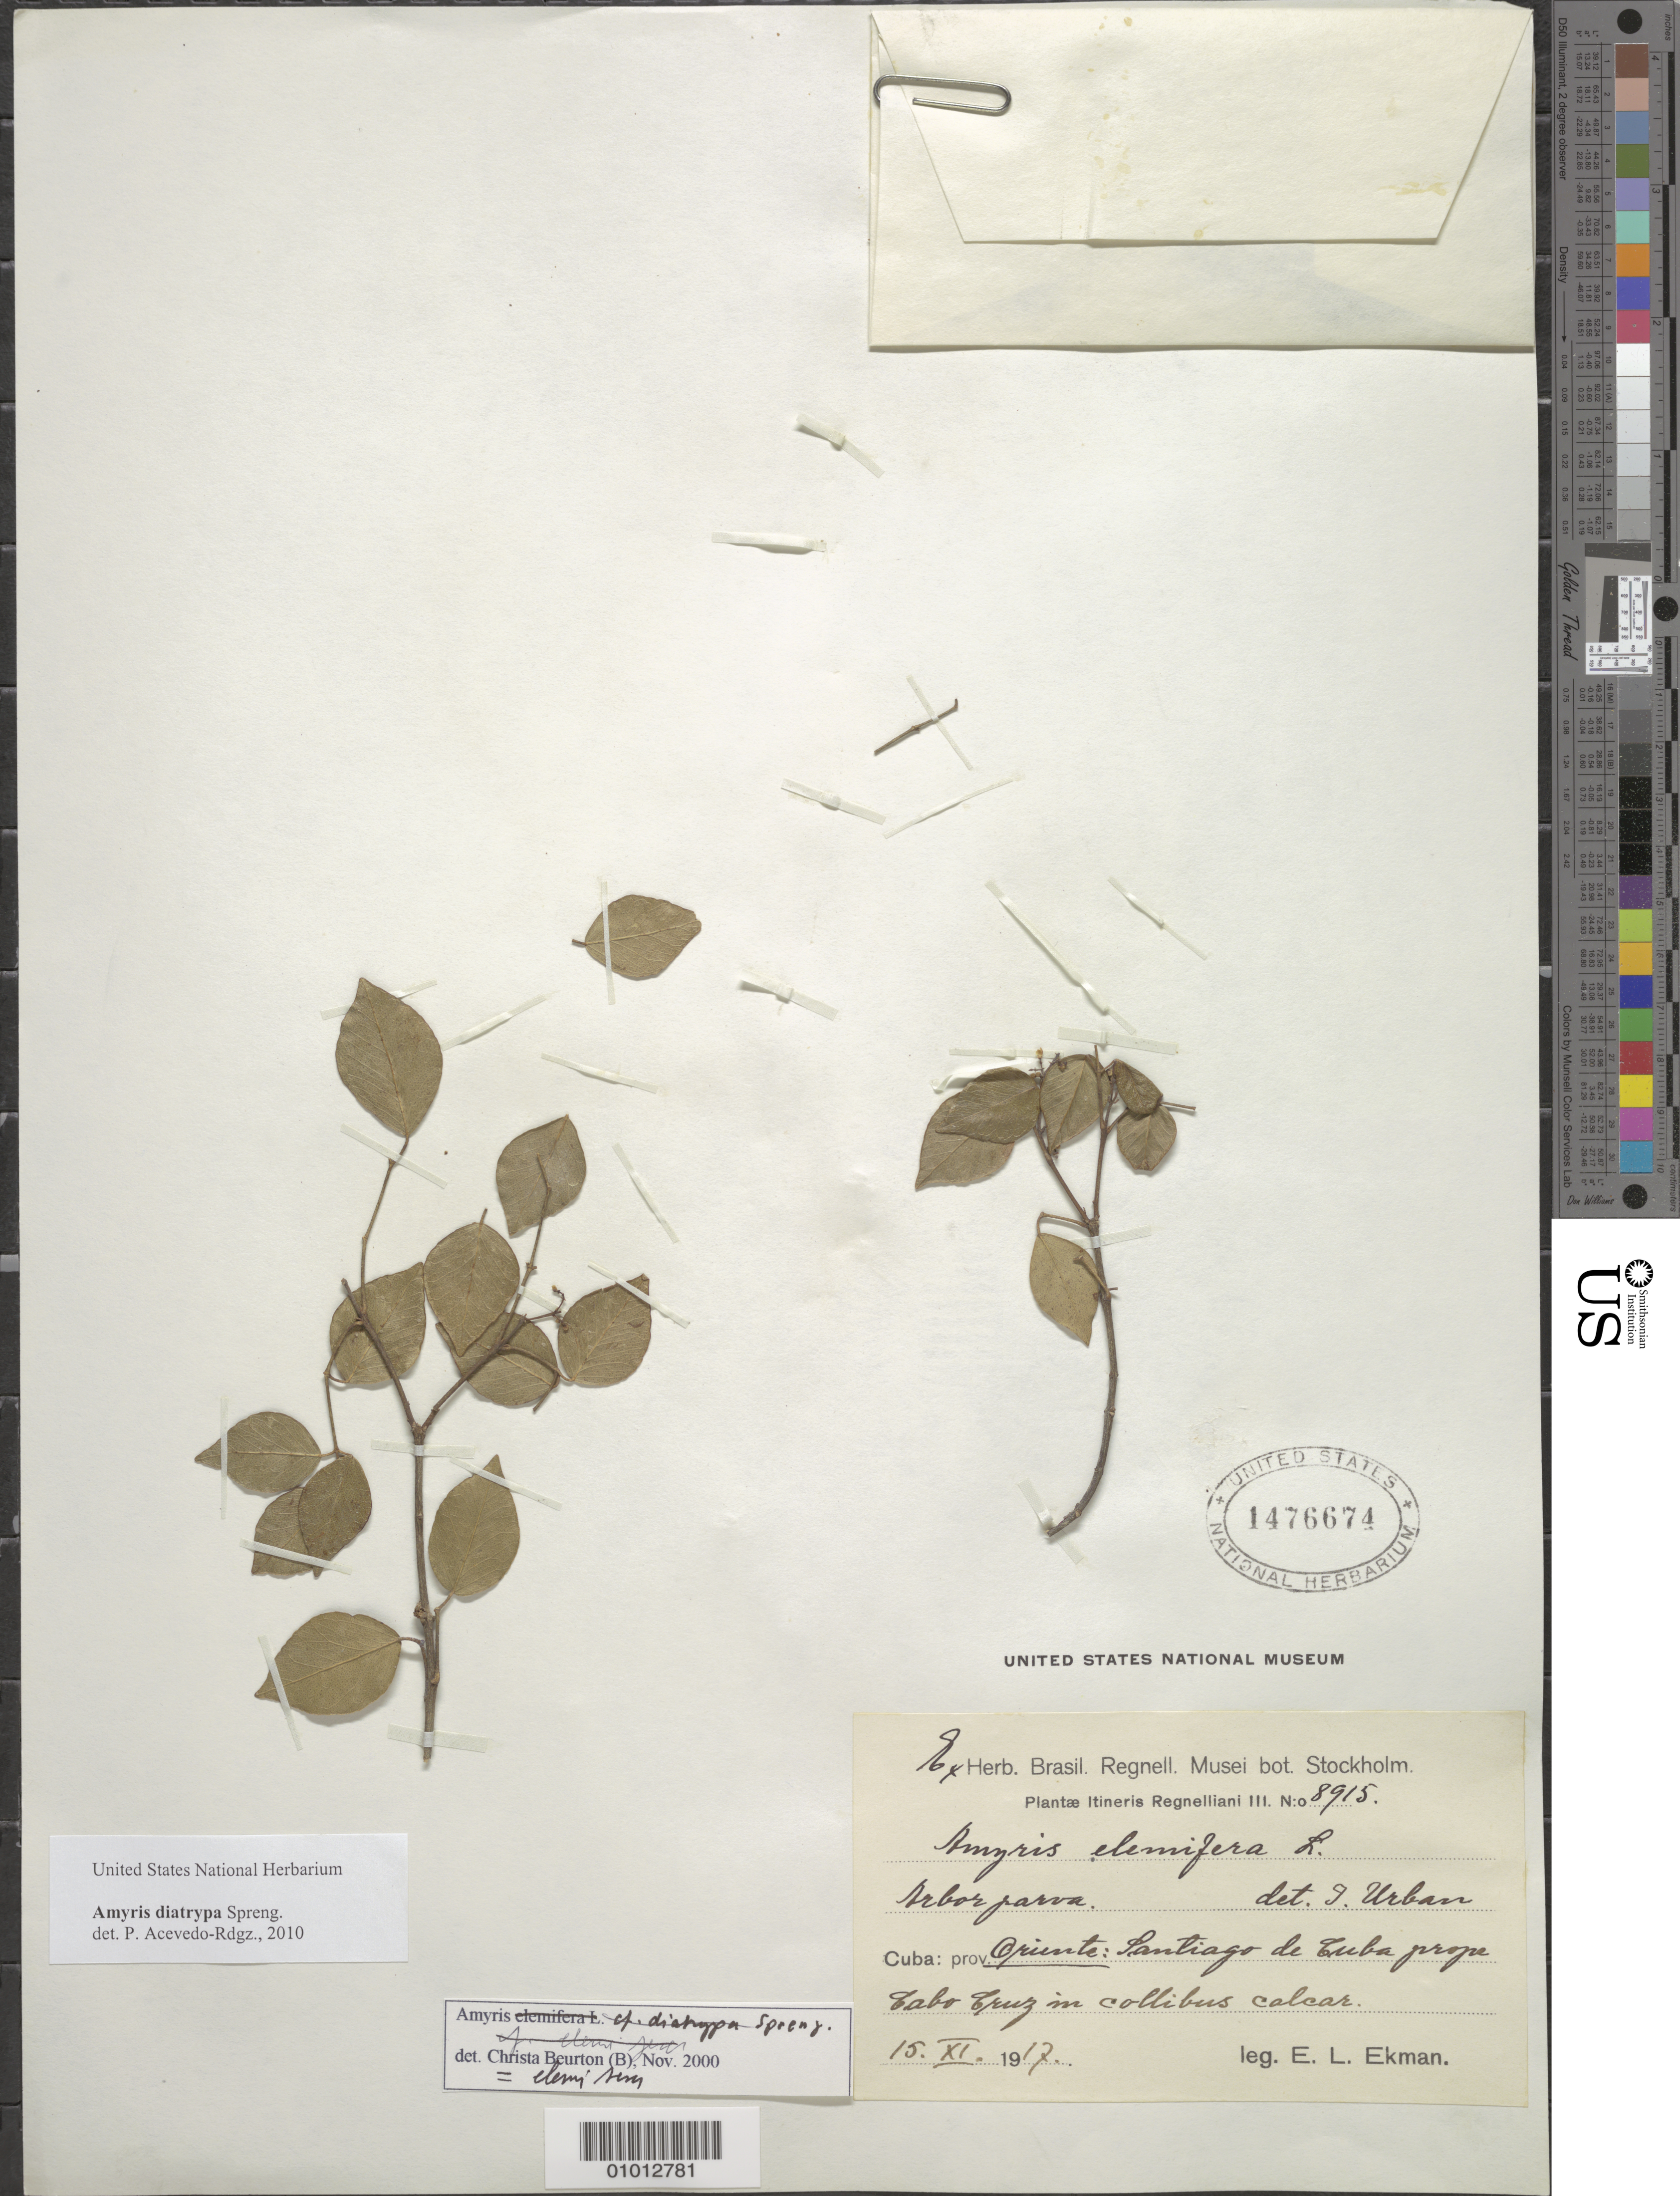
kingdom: Plantae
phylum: Tracheophyta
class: Magnoliopsida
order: Sapindales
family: Rutaceae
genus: Amyris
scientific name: Amyris diatrypa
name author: Spreng.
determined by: Acevedo-Rodríguez, P., (BOT), Smithsonian Institution - National Museum of Natural History (UNITED STATES)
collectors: E. L. Ekman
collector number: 8915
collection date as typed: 15 Nov 1917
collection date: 1917-11-15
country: Cuba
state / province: Santiago de Cuba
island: Cuba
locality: Santiago de Cuba prope Cabo Cruz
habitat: In collibus calcar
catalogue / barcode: US 1476674